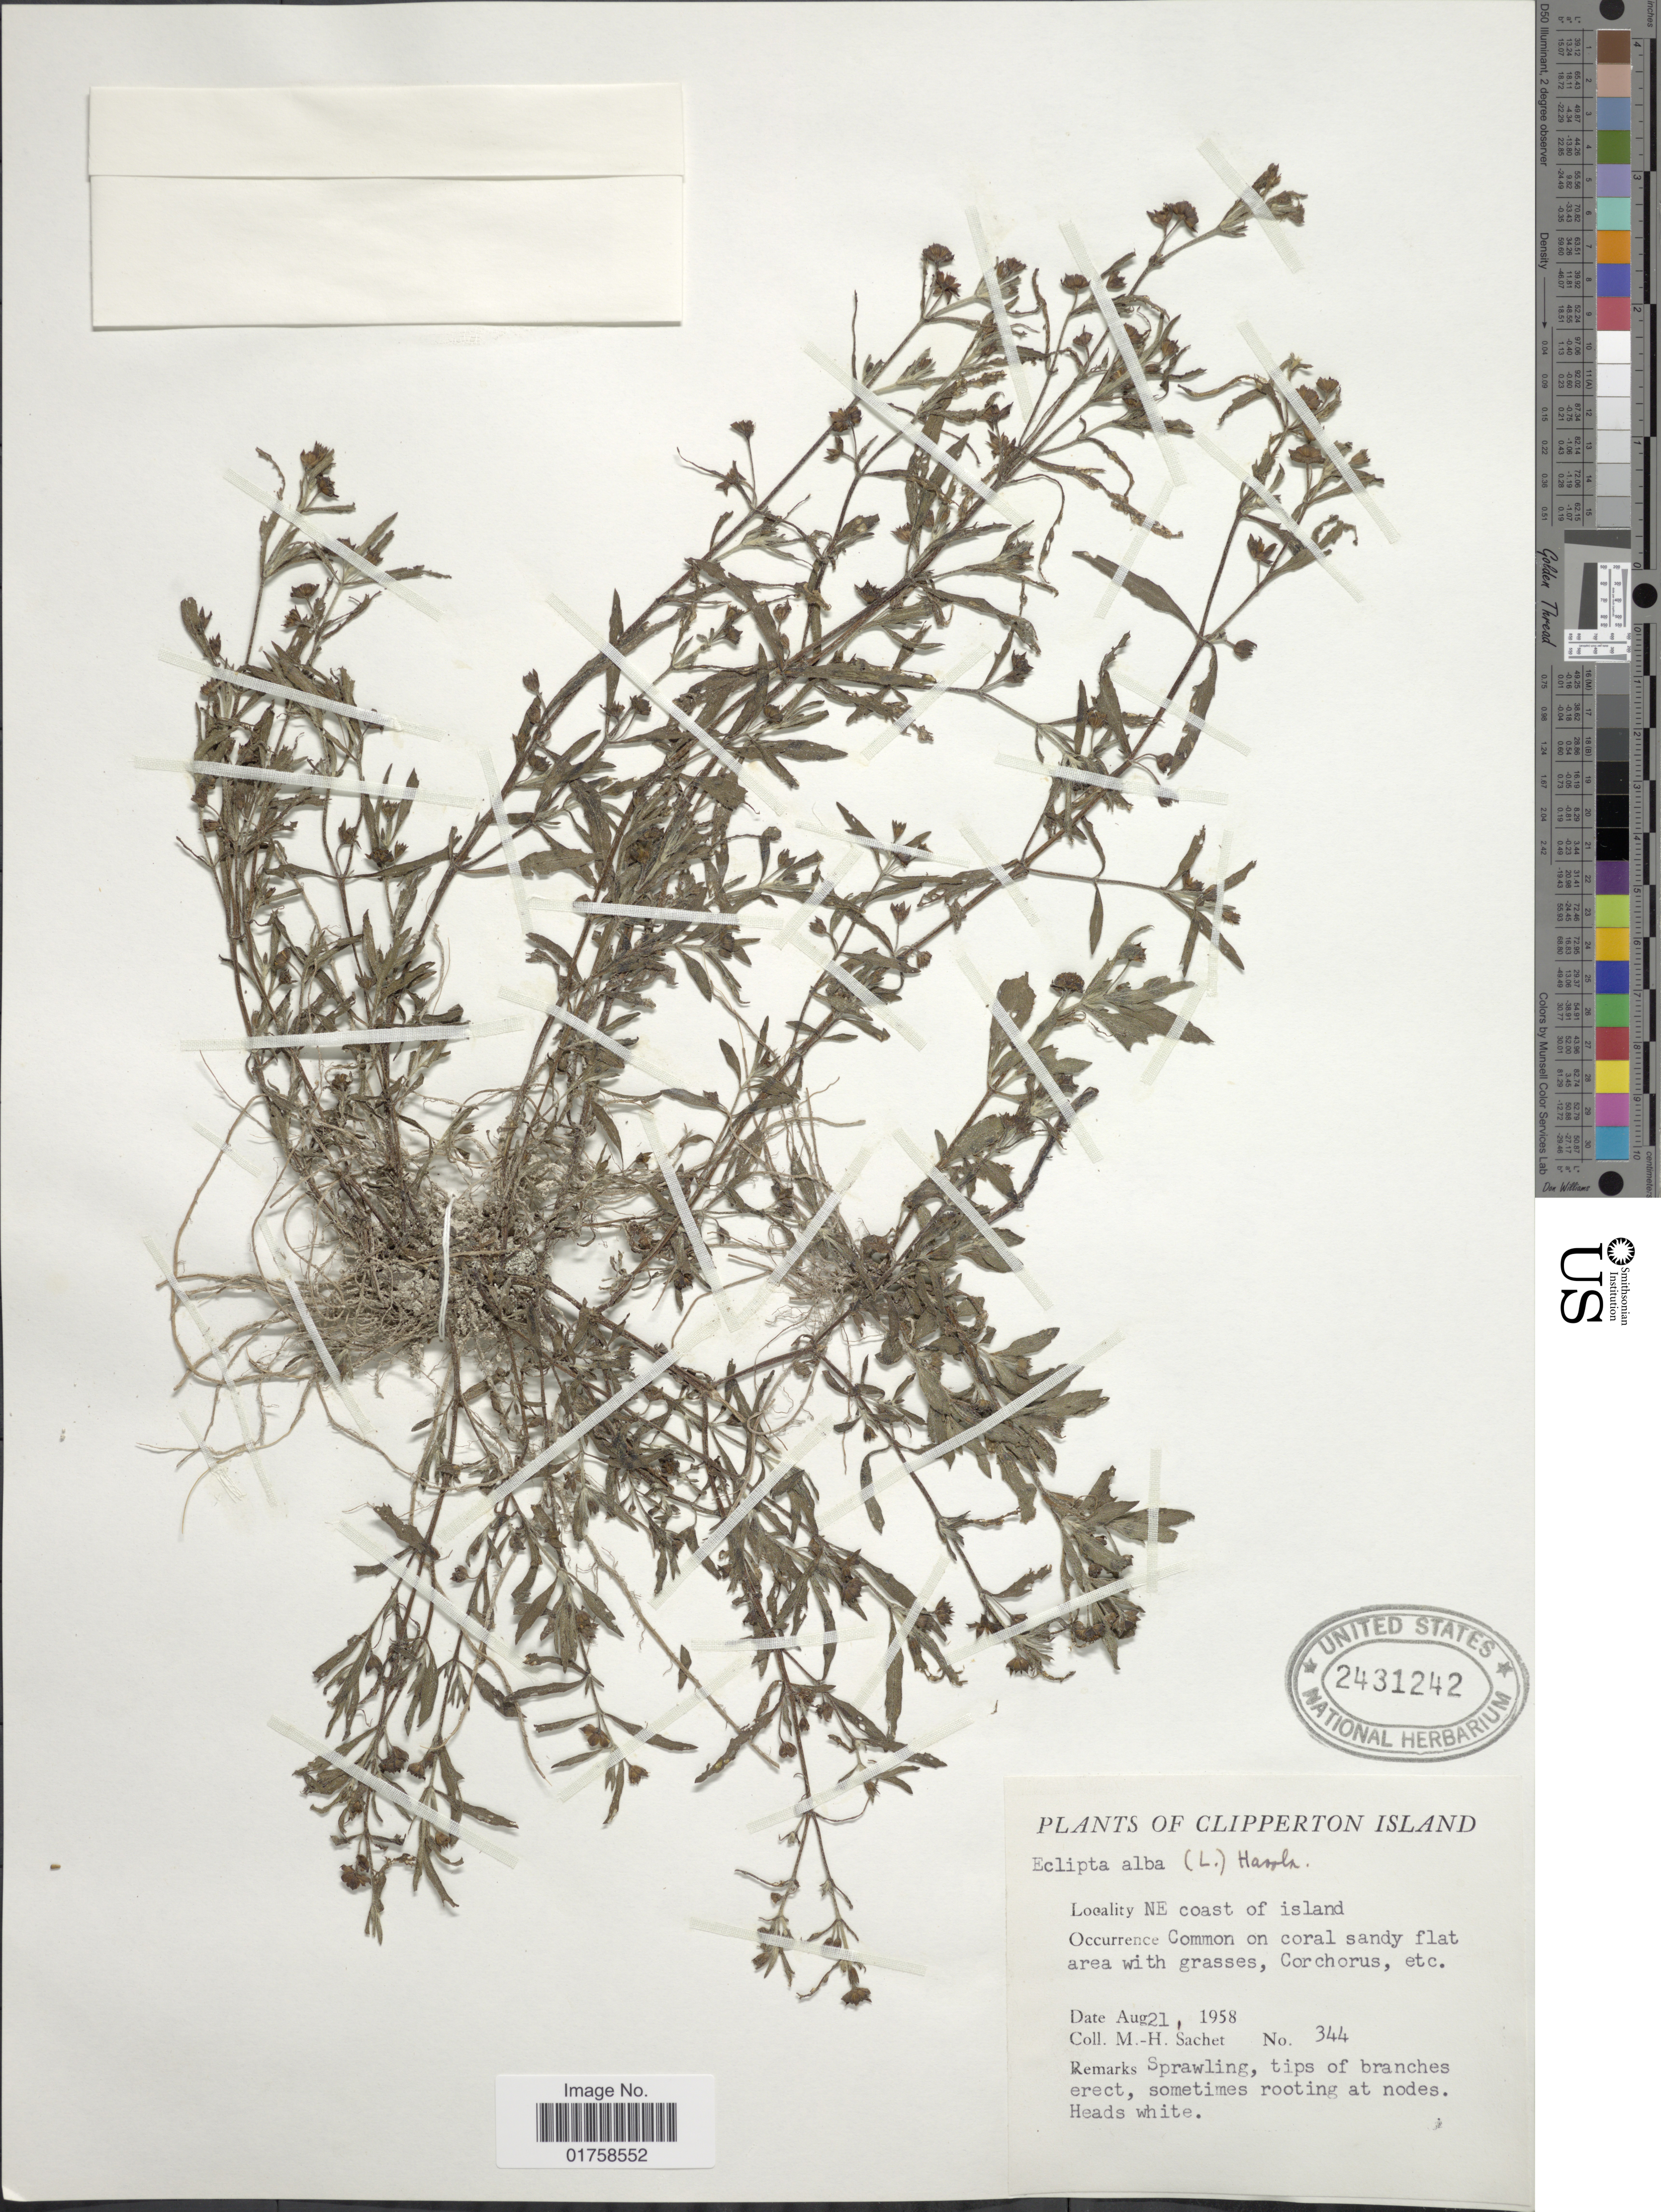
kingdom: Plantae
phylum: Tracheophyta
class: Magnoliopsida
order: Asterales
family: Asteraceae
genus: Eclipta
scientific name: Eclipta alba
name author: (L.) Hassk.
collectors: M.-H. Sachet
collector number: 1958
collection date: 1958-08-21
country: Central Am. Pac. Islands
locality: Clipperton Island. NE coast of island. Common on coral sandy flat area with grasses, Corchorus,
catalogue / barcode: US 2431242